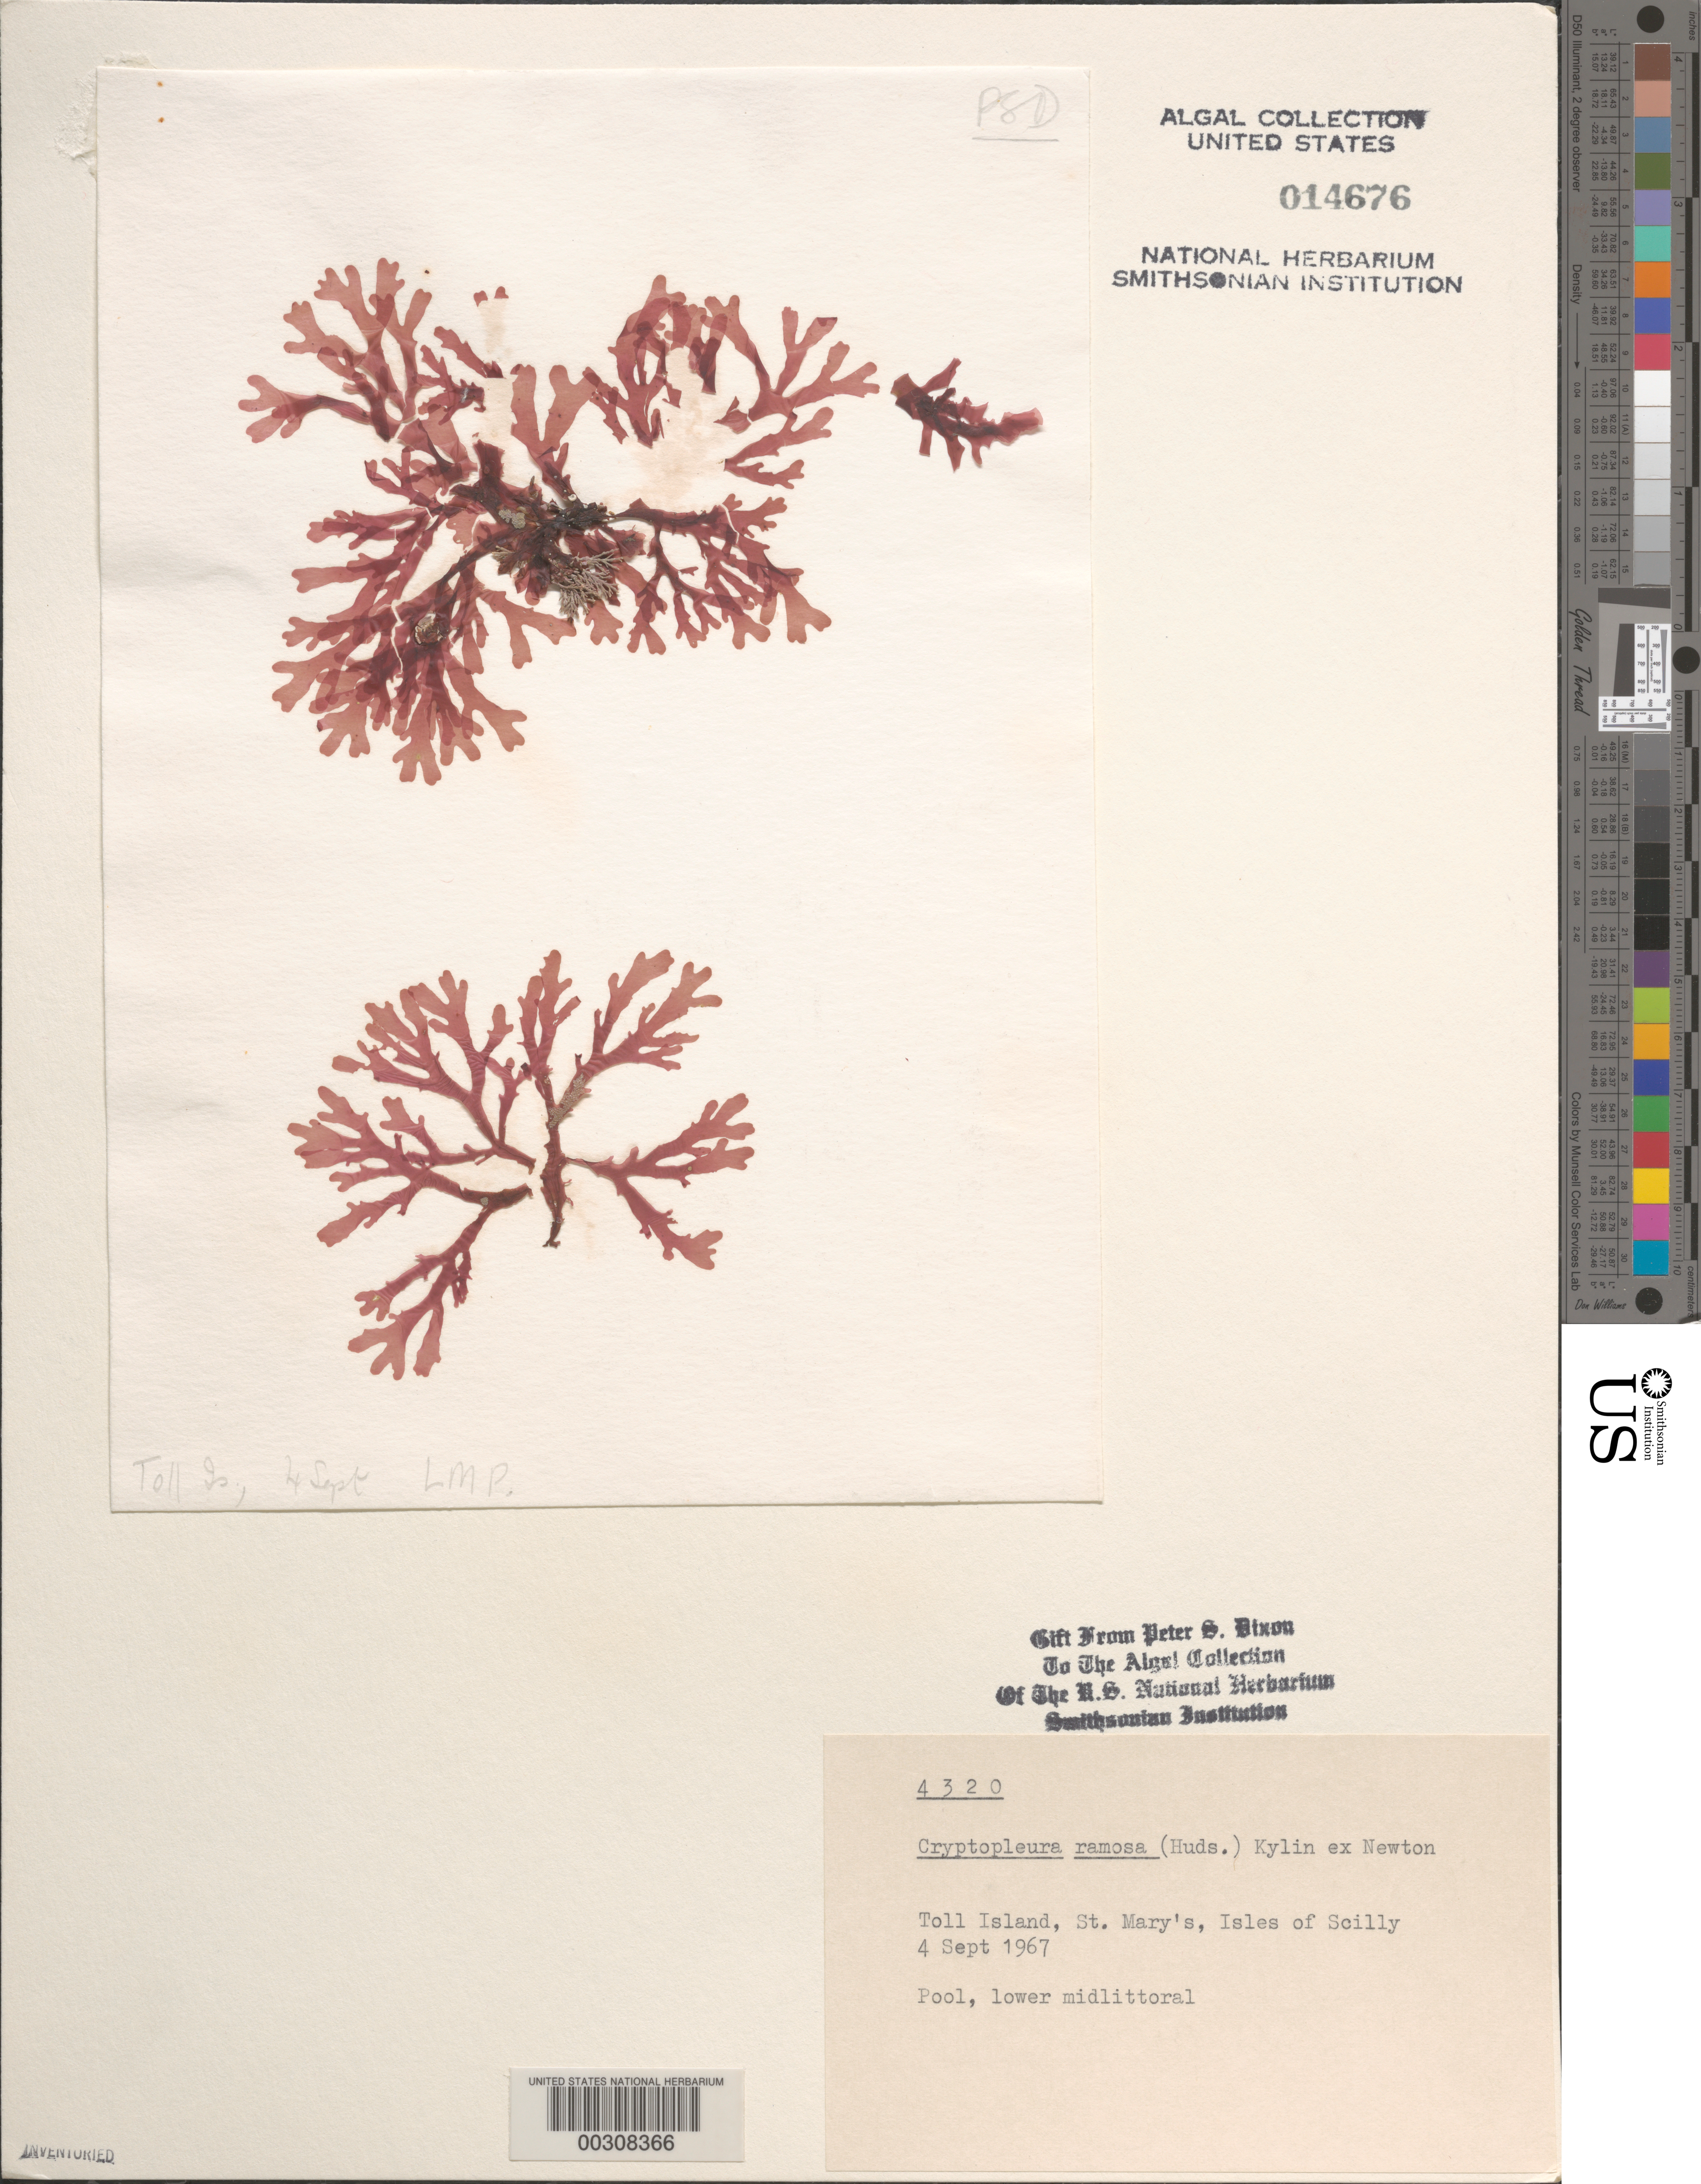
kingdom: Plantae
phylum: Rhodophyta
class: Florideophyceae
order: Ceramiales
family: Delesseriaceae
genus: Cryptopleura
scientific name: Cryptopleura ramosa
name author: (Huds.) L.M. Newton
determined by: Dixon, P. S.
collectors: P. S. Dixon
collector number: PSD 4320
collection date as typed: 04 Sep 1967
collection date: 1967-09-04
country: United Kingdom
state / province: England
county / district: Council of the Isles of Scilly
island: St. Mary's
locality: Toll Island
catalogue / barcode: US 14676